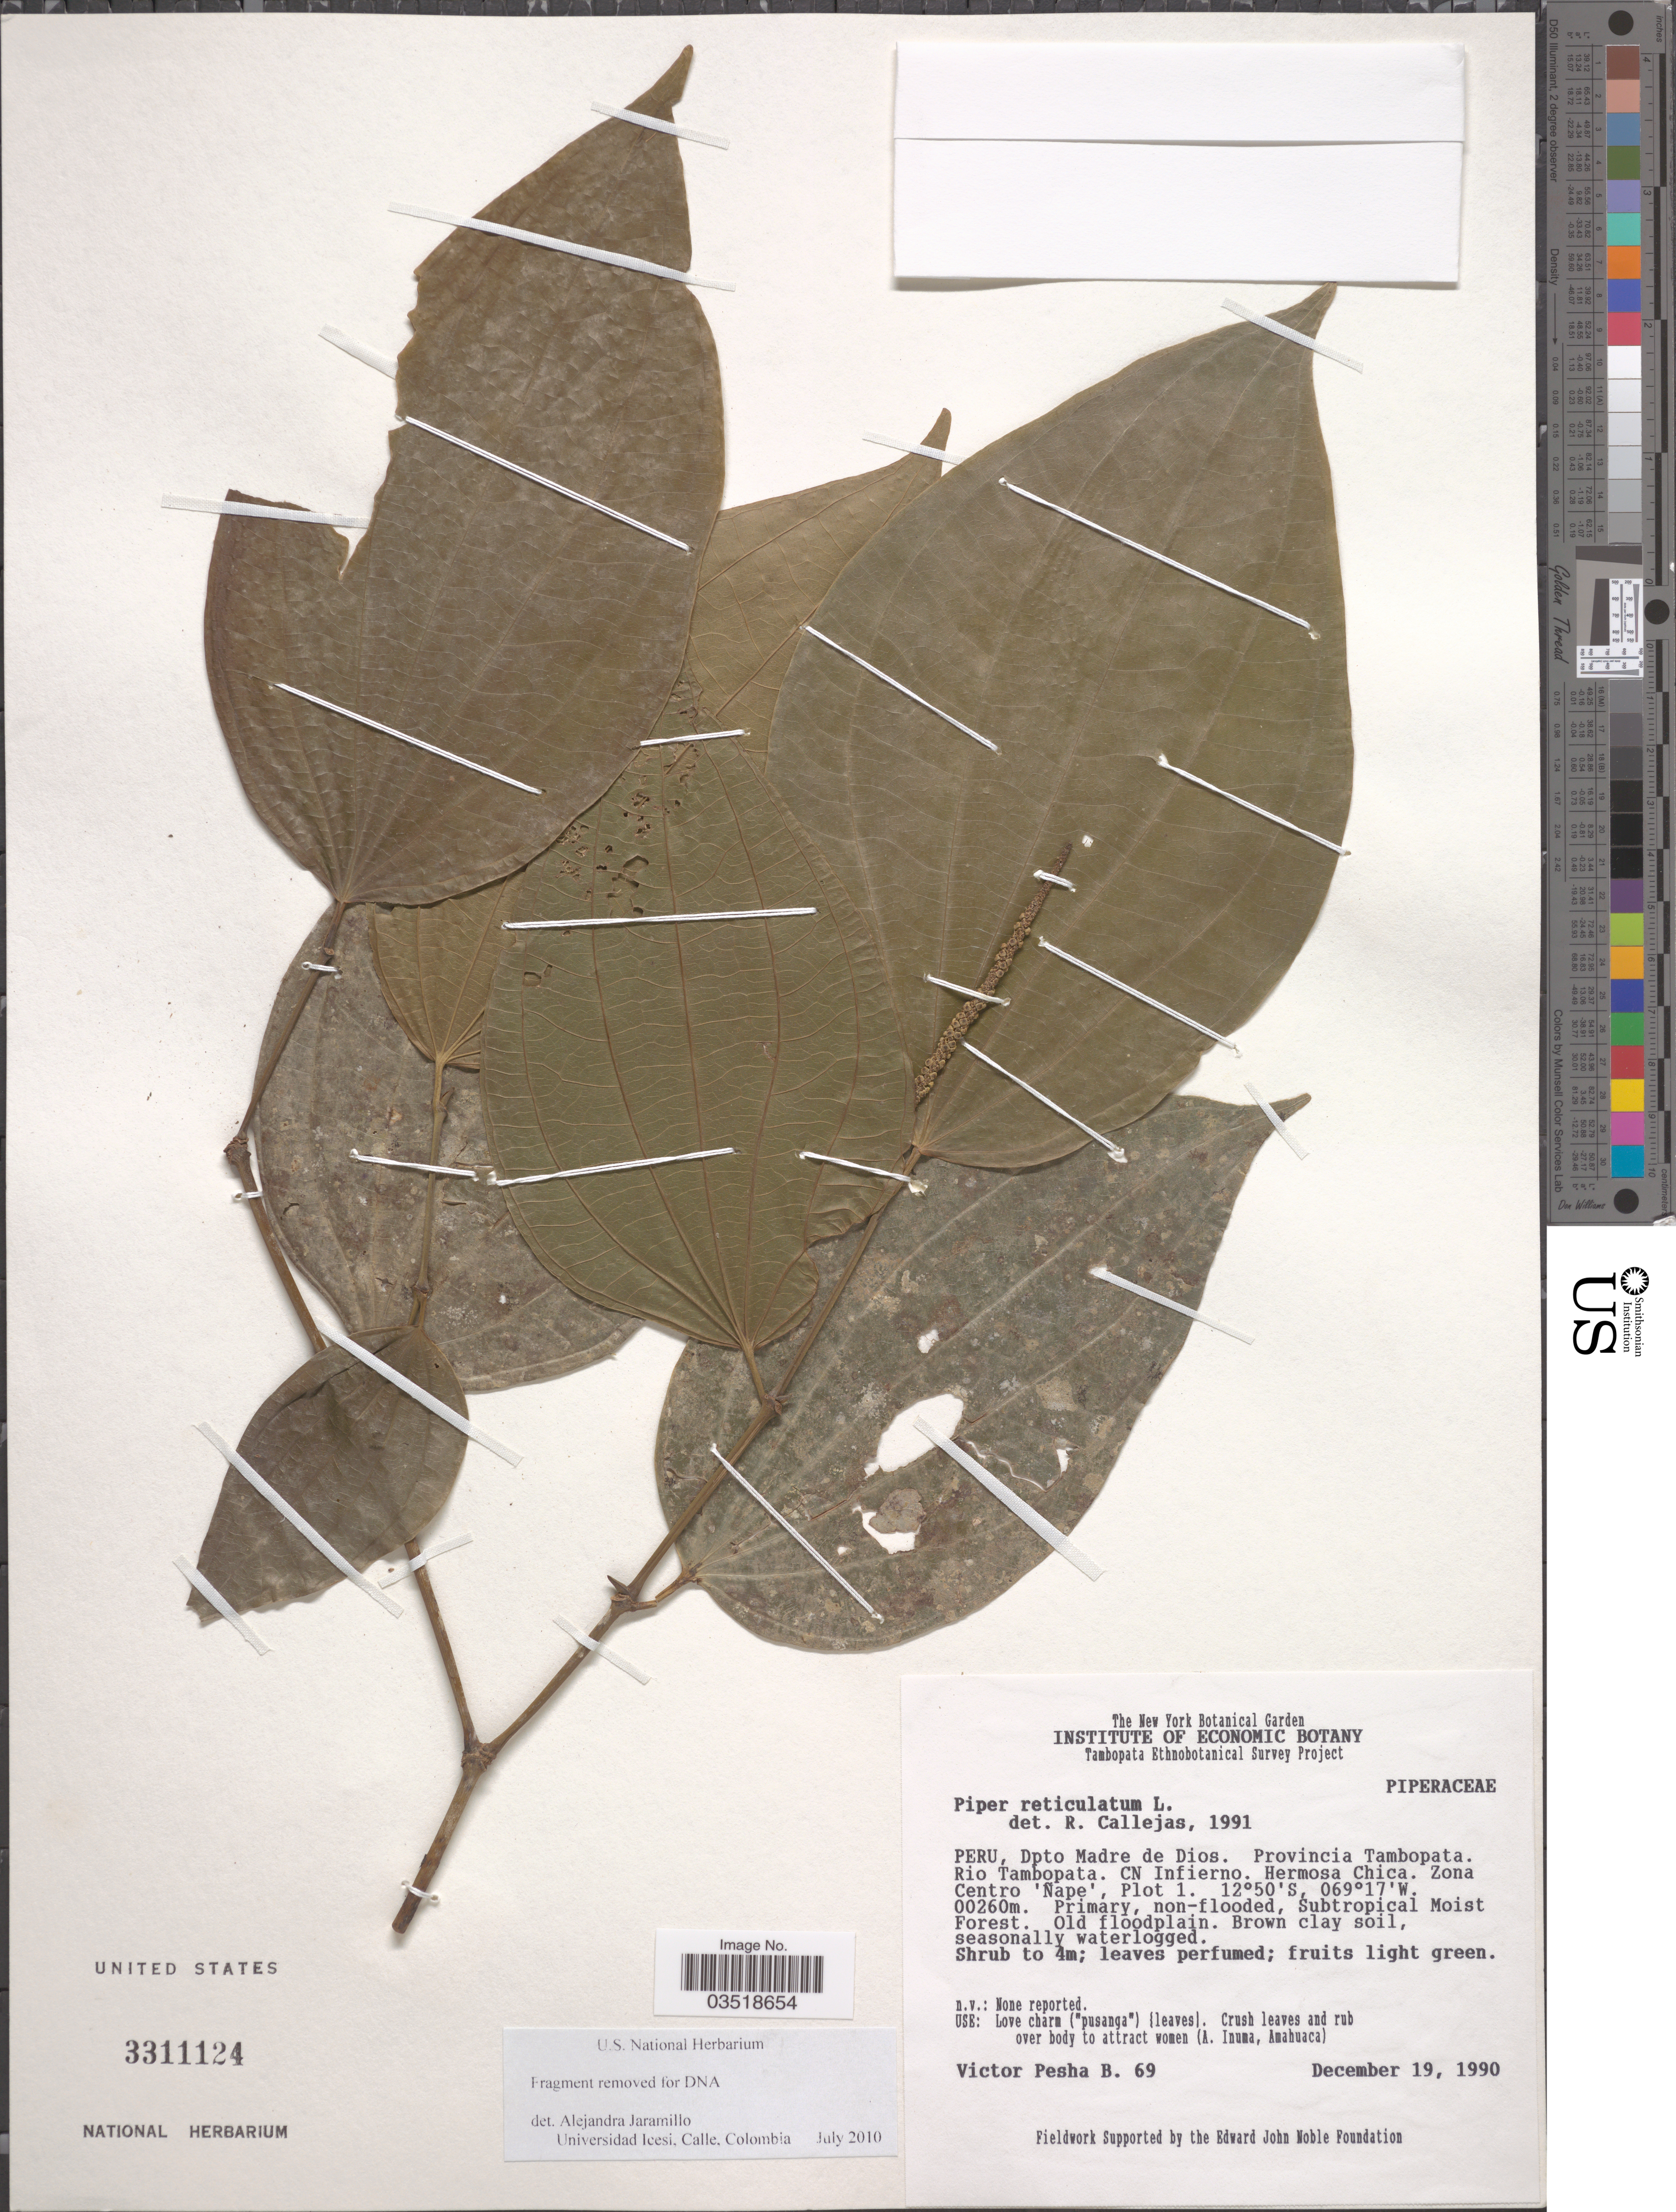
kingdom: Plantae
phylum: Tracheophyta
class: Magnoliopsida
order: Piperales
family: Piperaceae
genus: Piper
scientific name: Piper reticulatum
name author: L.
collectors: V. Pesha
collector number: B69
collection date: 1990-12-19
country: Peru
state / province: Madre de Dios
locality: Provincia Tambopata. Rio Tambopata. CN Infierno. Hermosa Chica. Zona Centro 'Nape', Plot 1.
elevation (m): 260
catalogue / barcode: US 3311124